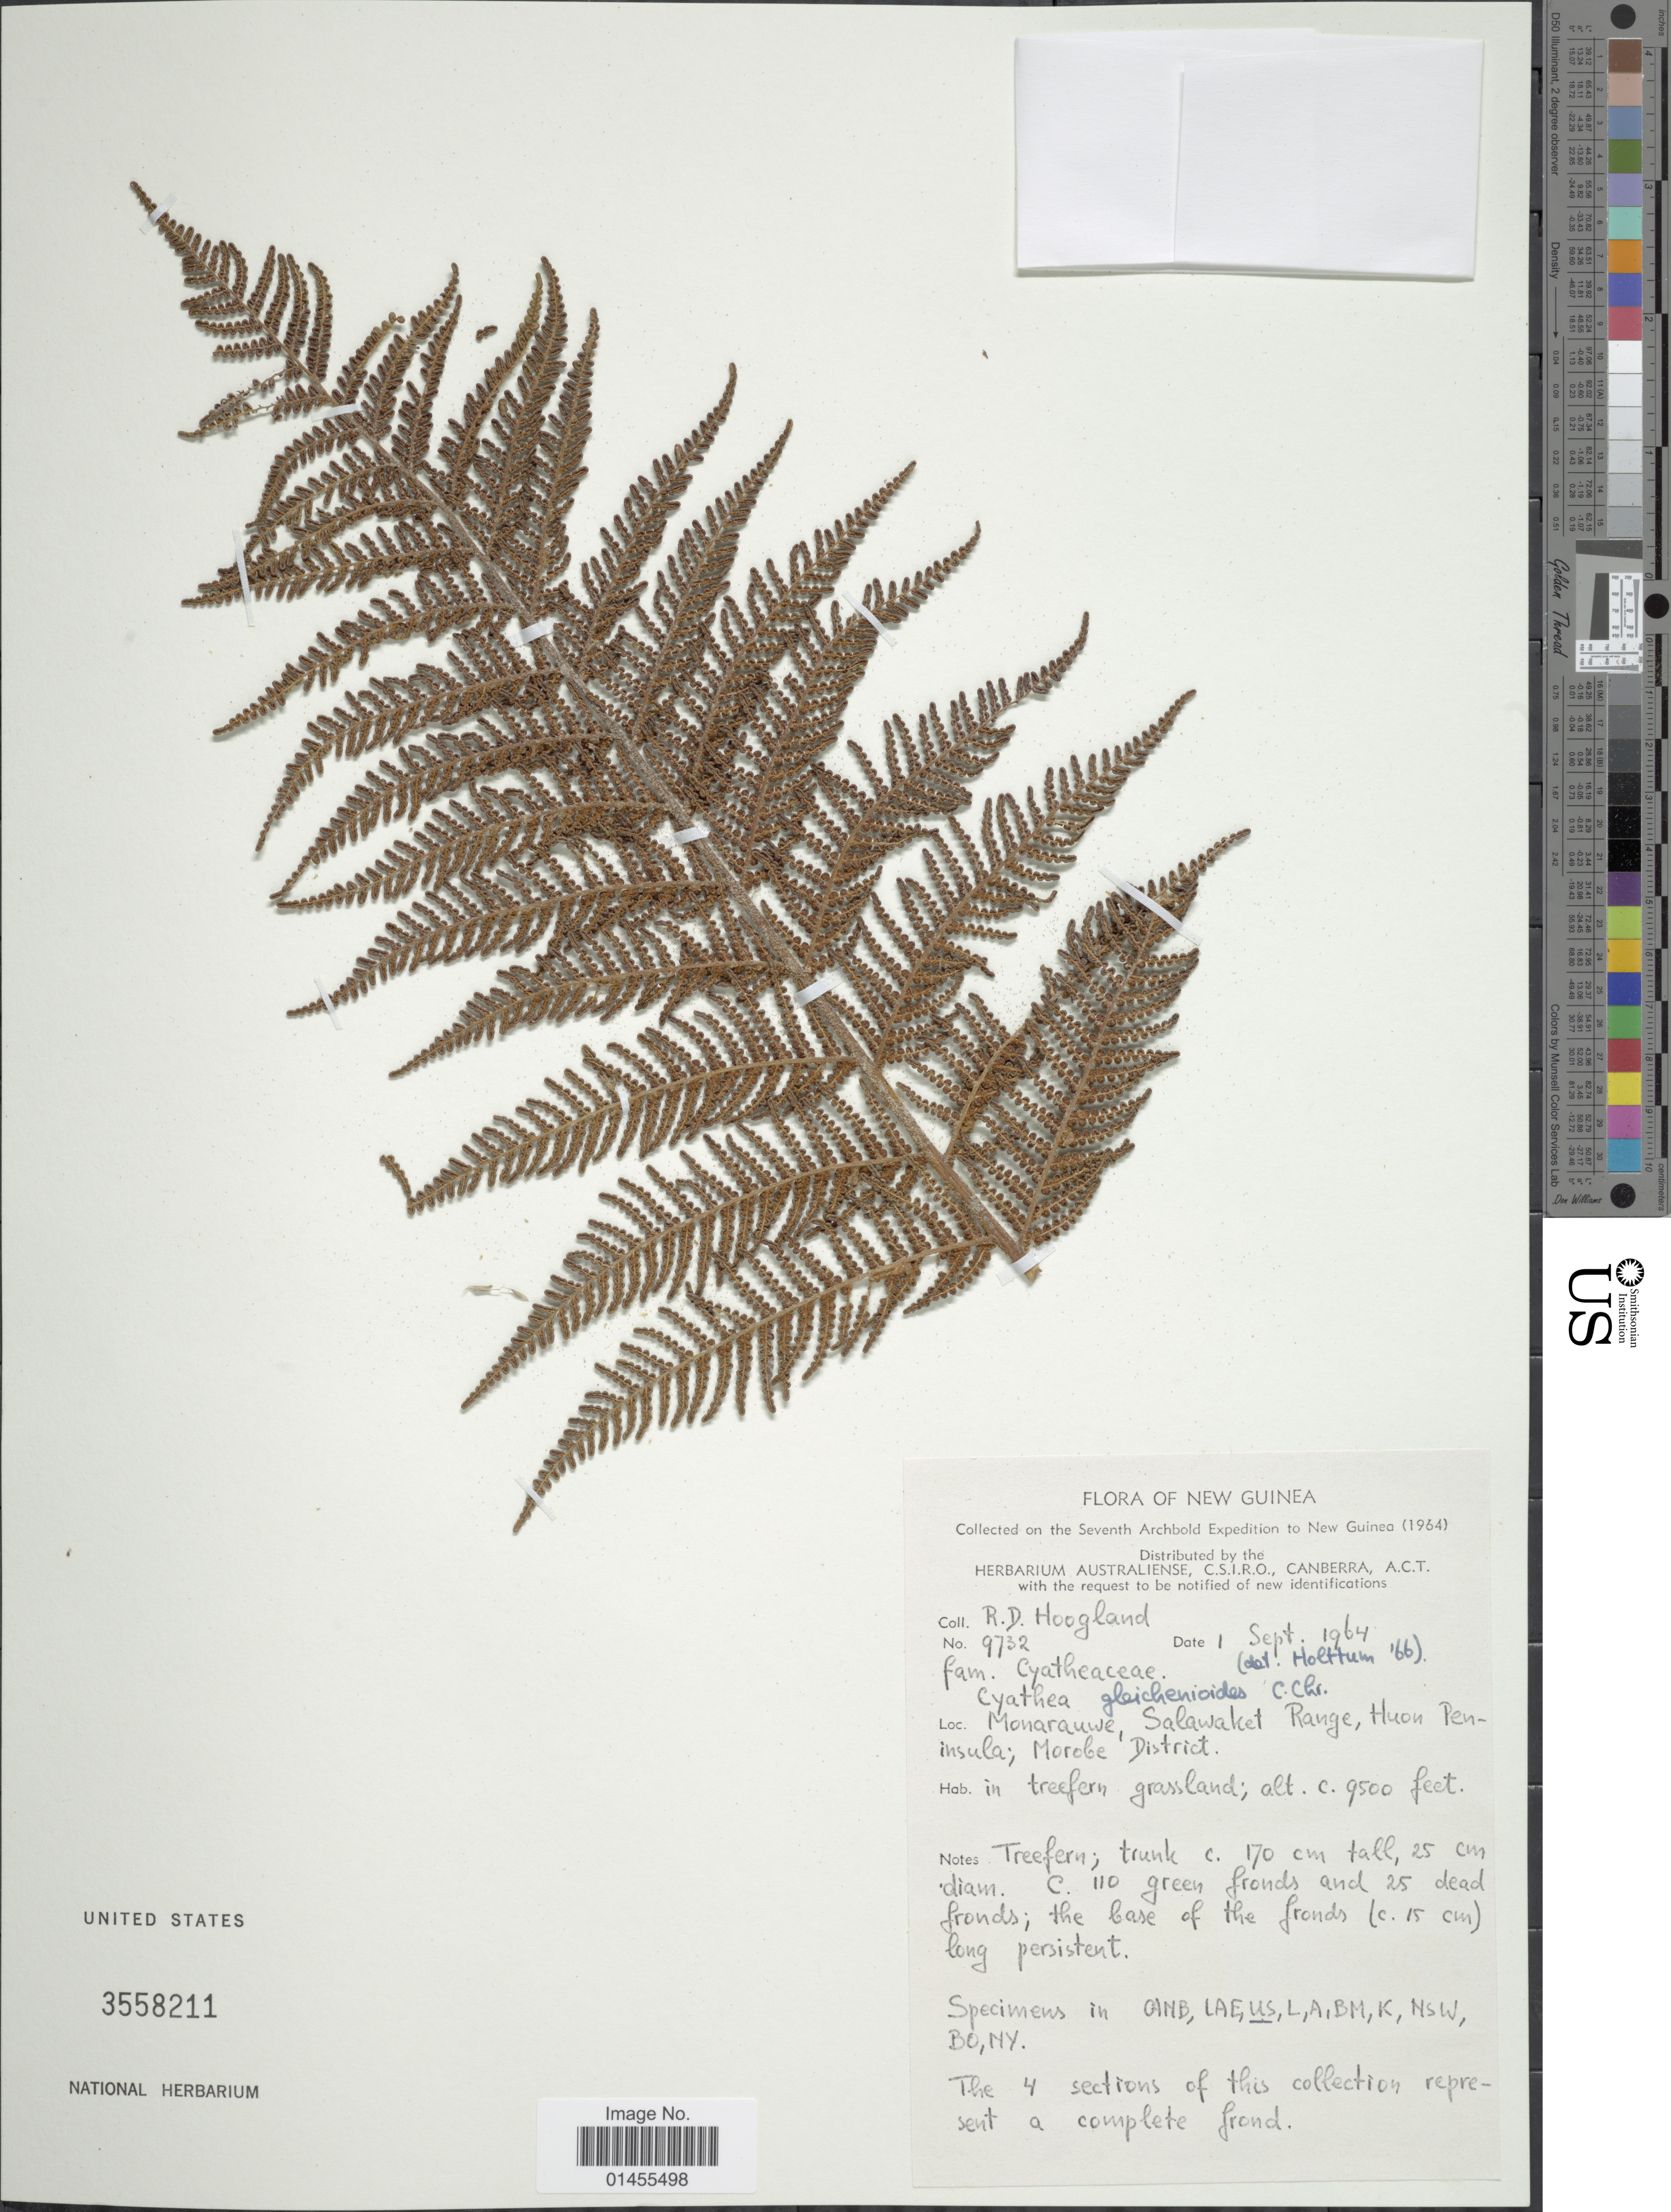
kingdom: Plantae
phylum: Tracheophyta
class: Polypodiopsida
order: Cyatheales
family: Cyatheaceae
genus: Alsophila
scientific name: Alsophila gleichenioides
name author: (C. Chr.) R.M. Tryon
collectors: R. D. Hoogland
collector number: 9732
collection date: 1964-09-01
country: Papua New Guinea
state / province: Morobe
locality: New Guinea, Monarauwe, Salawaker Range, Huon Peninsula; Morobe District.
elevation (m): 2896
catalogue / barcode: US 3558211